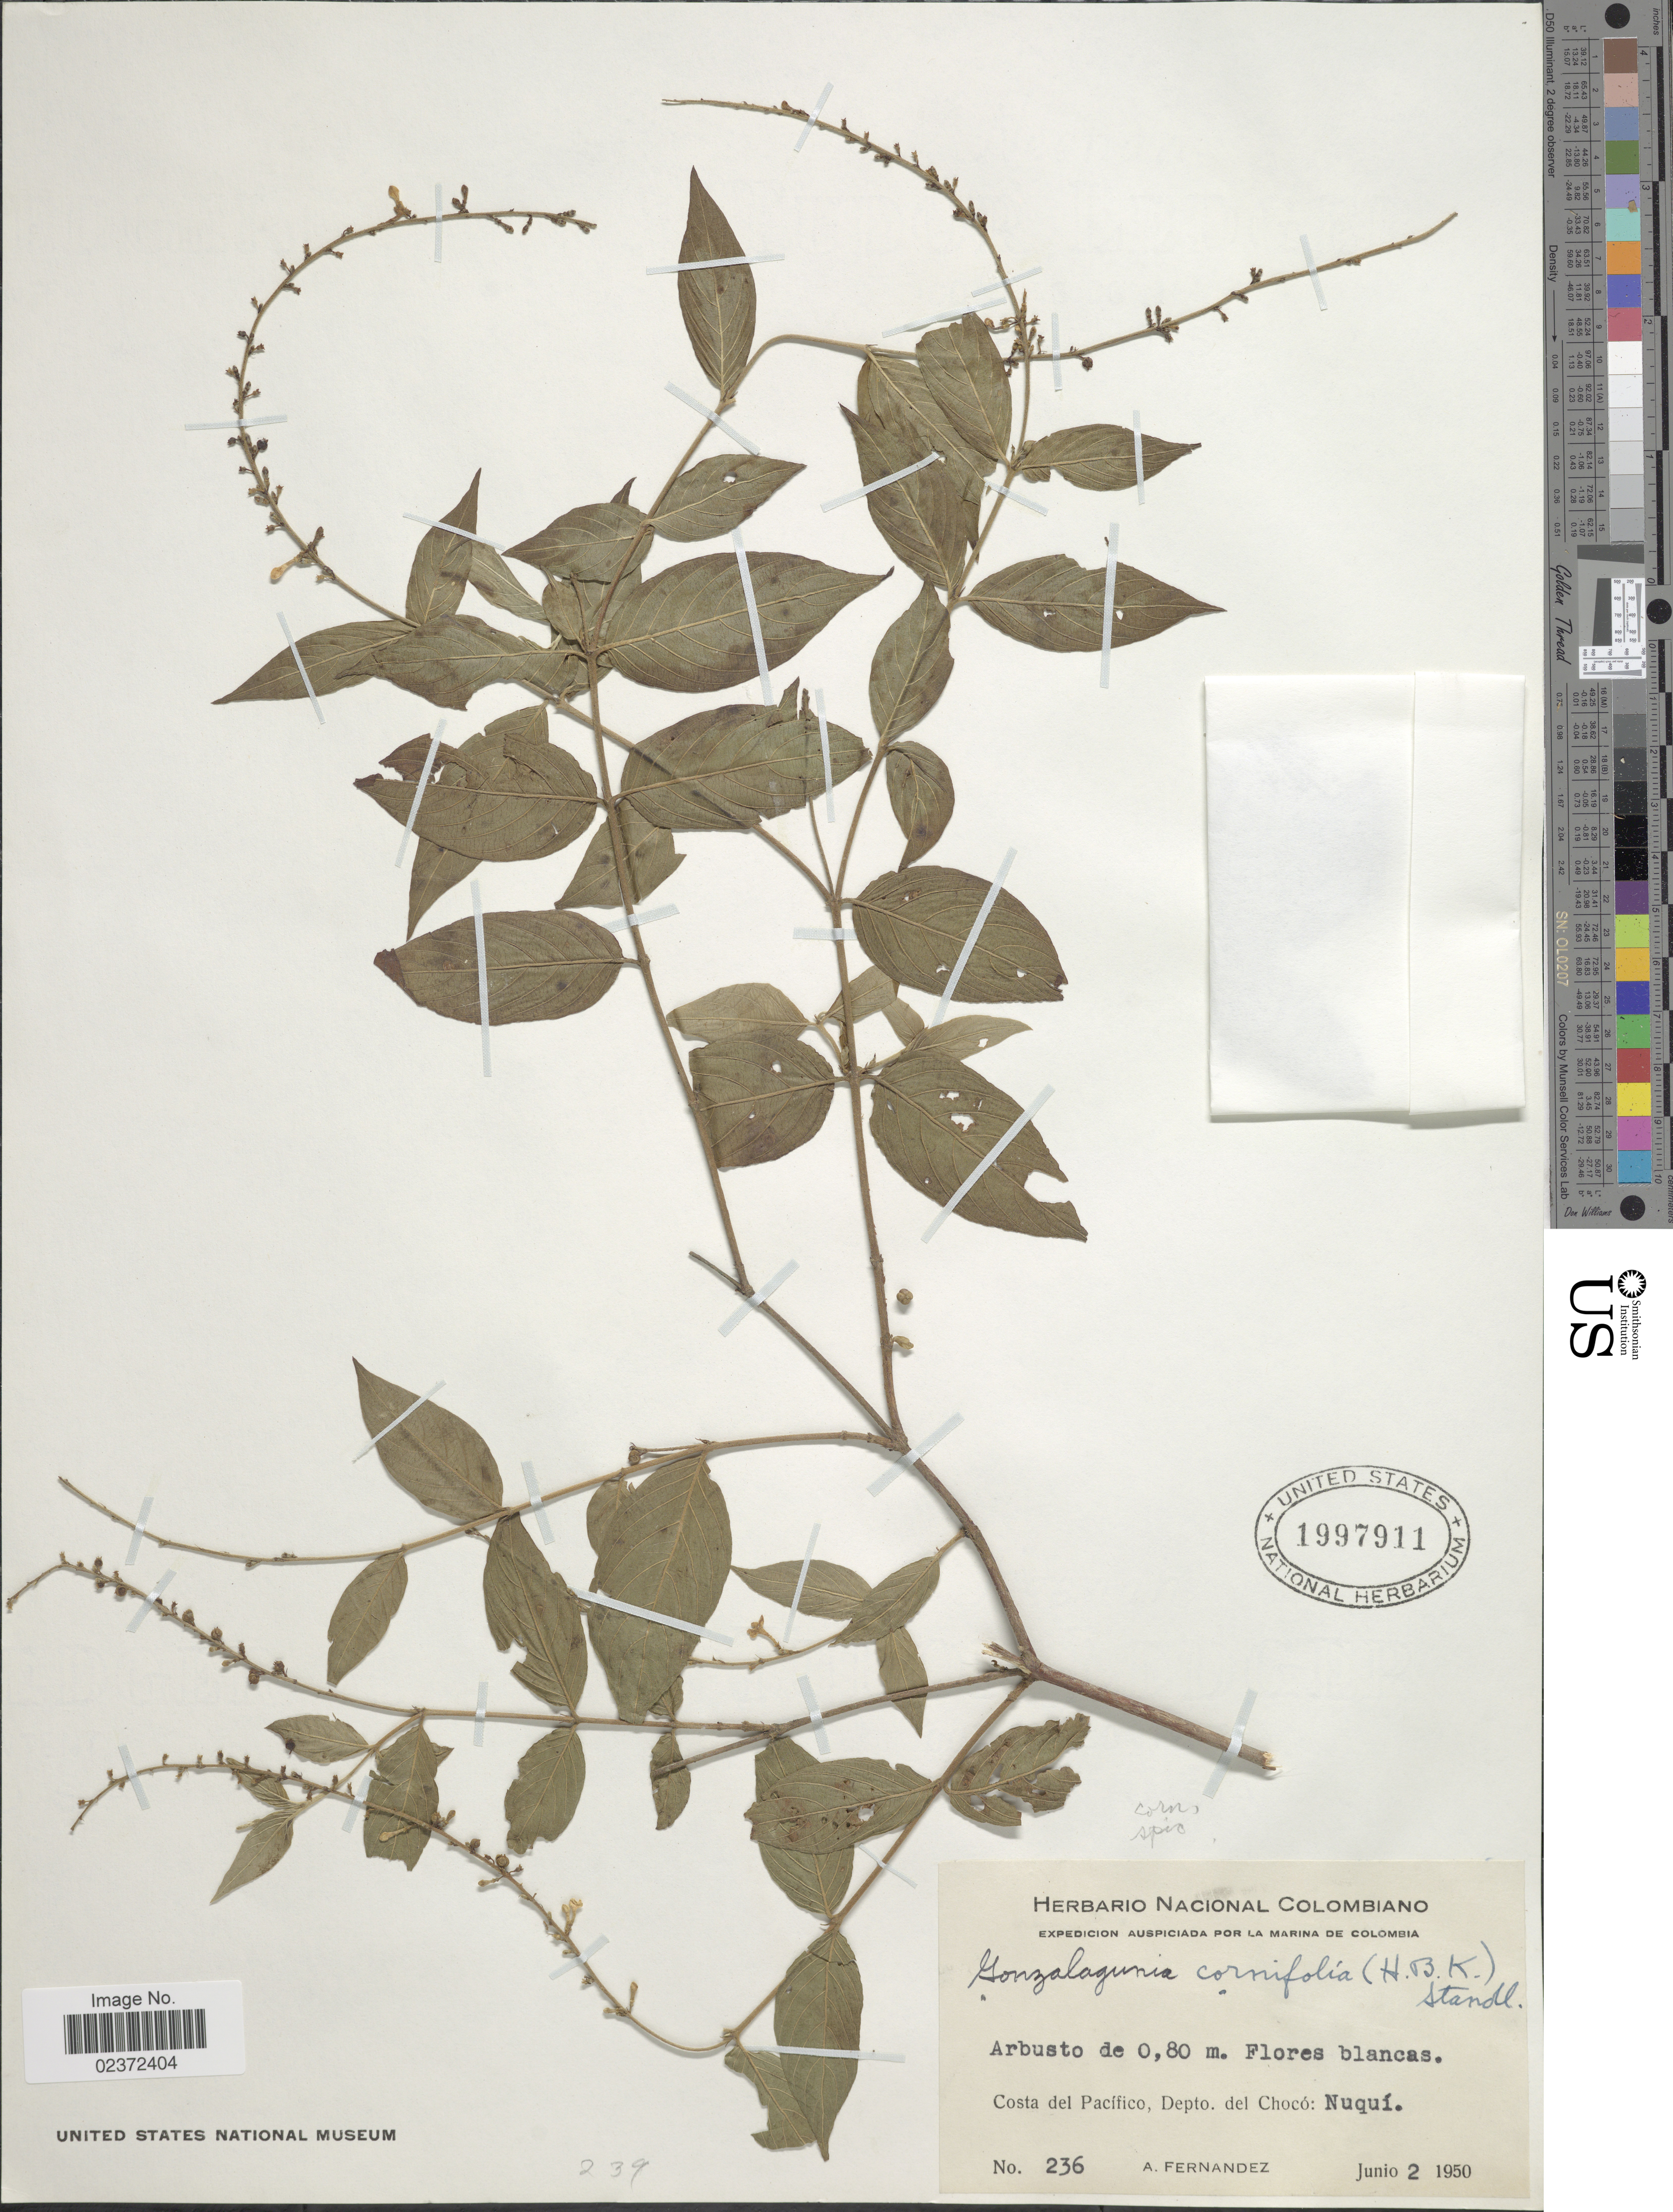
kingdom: Plantae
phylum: Tracheophyta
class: Magnoliopsida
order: Gentianales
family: Rubiaceae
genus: Gonzalagunia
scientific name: Gonzalagunia cornifolia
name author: (Kunth) Standl.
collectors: A. Fernandez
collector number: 236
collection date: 1950-06-02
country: Colombia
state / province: Chocó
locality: Costa del Pacifico, Nuquí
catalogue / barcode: US 1997911